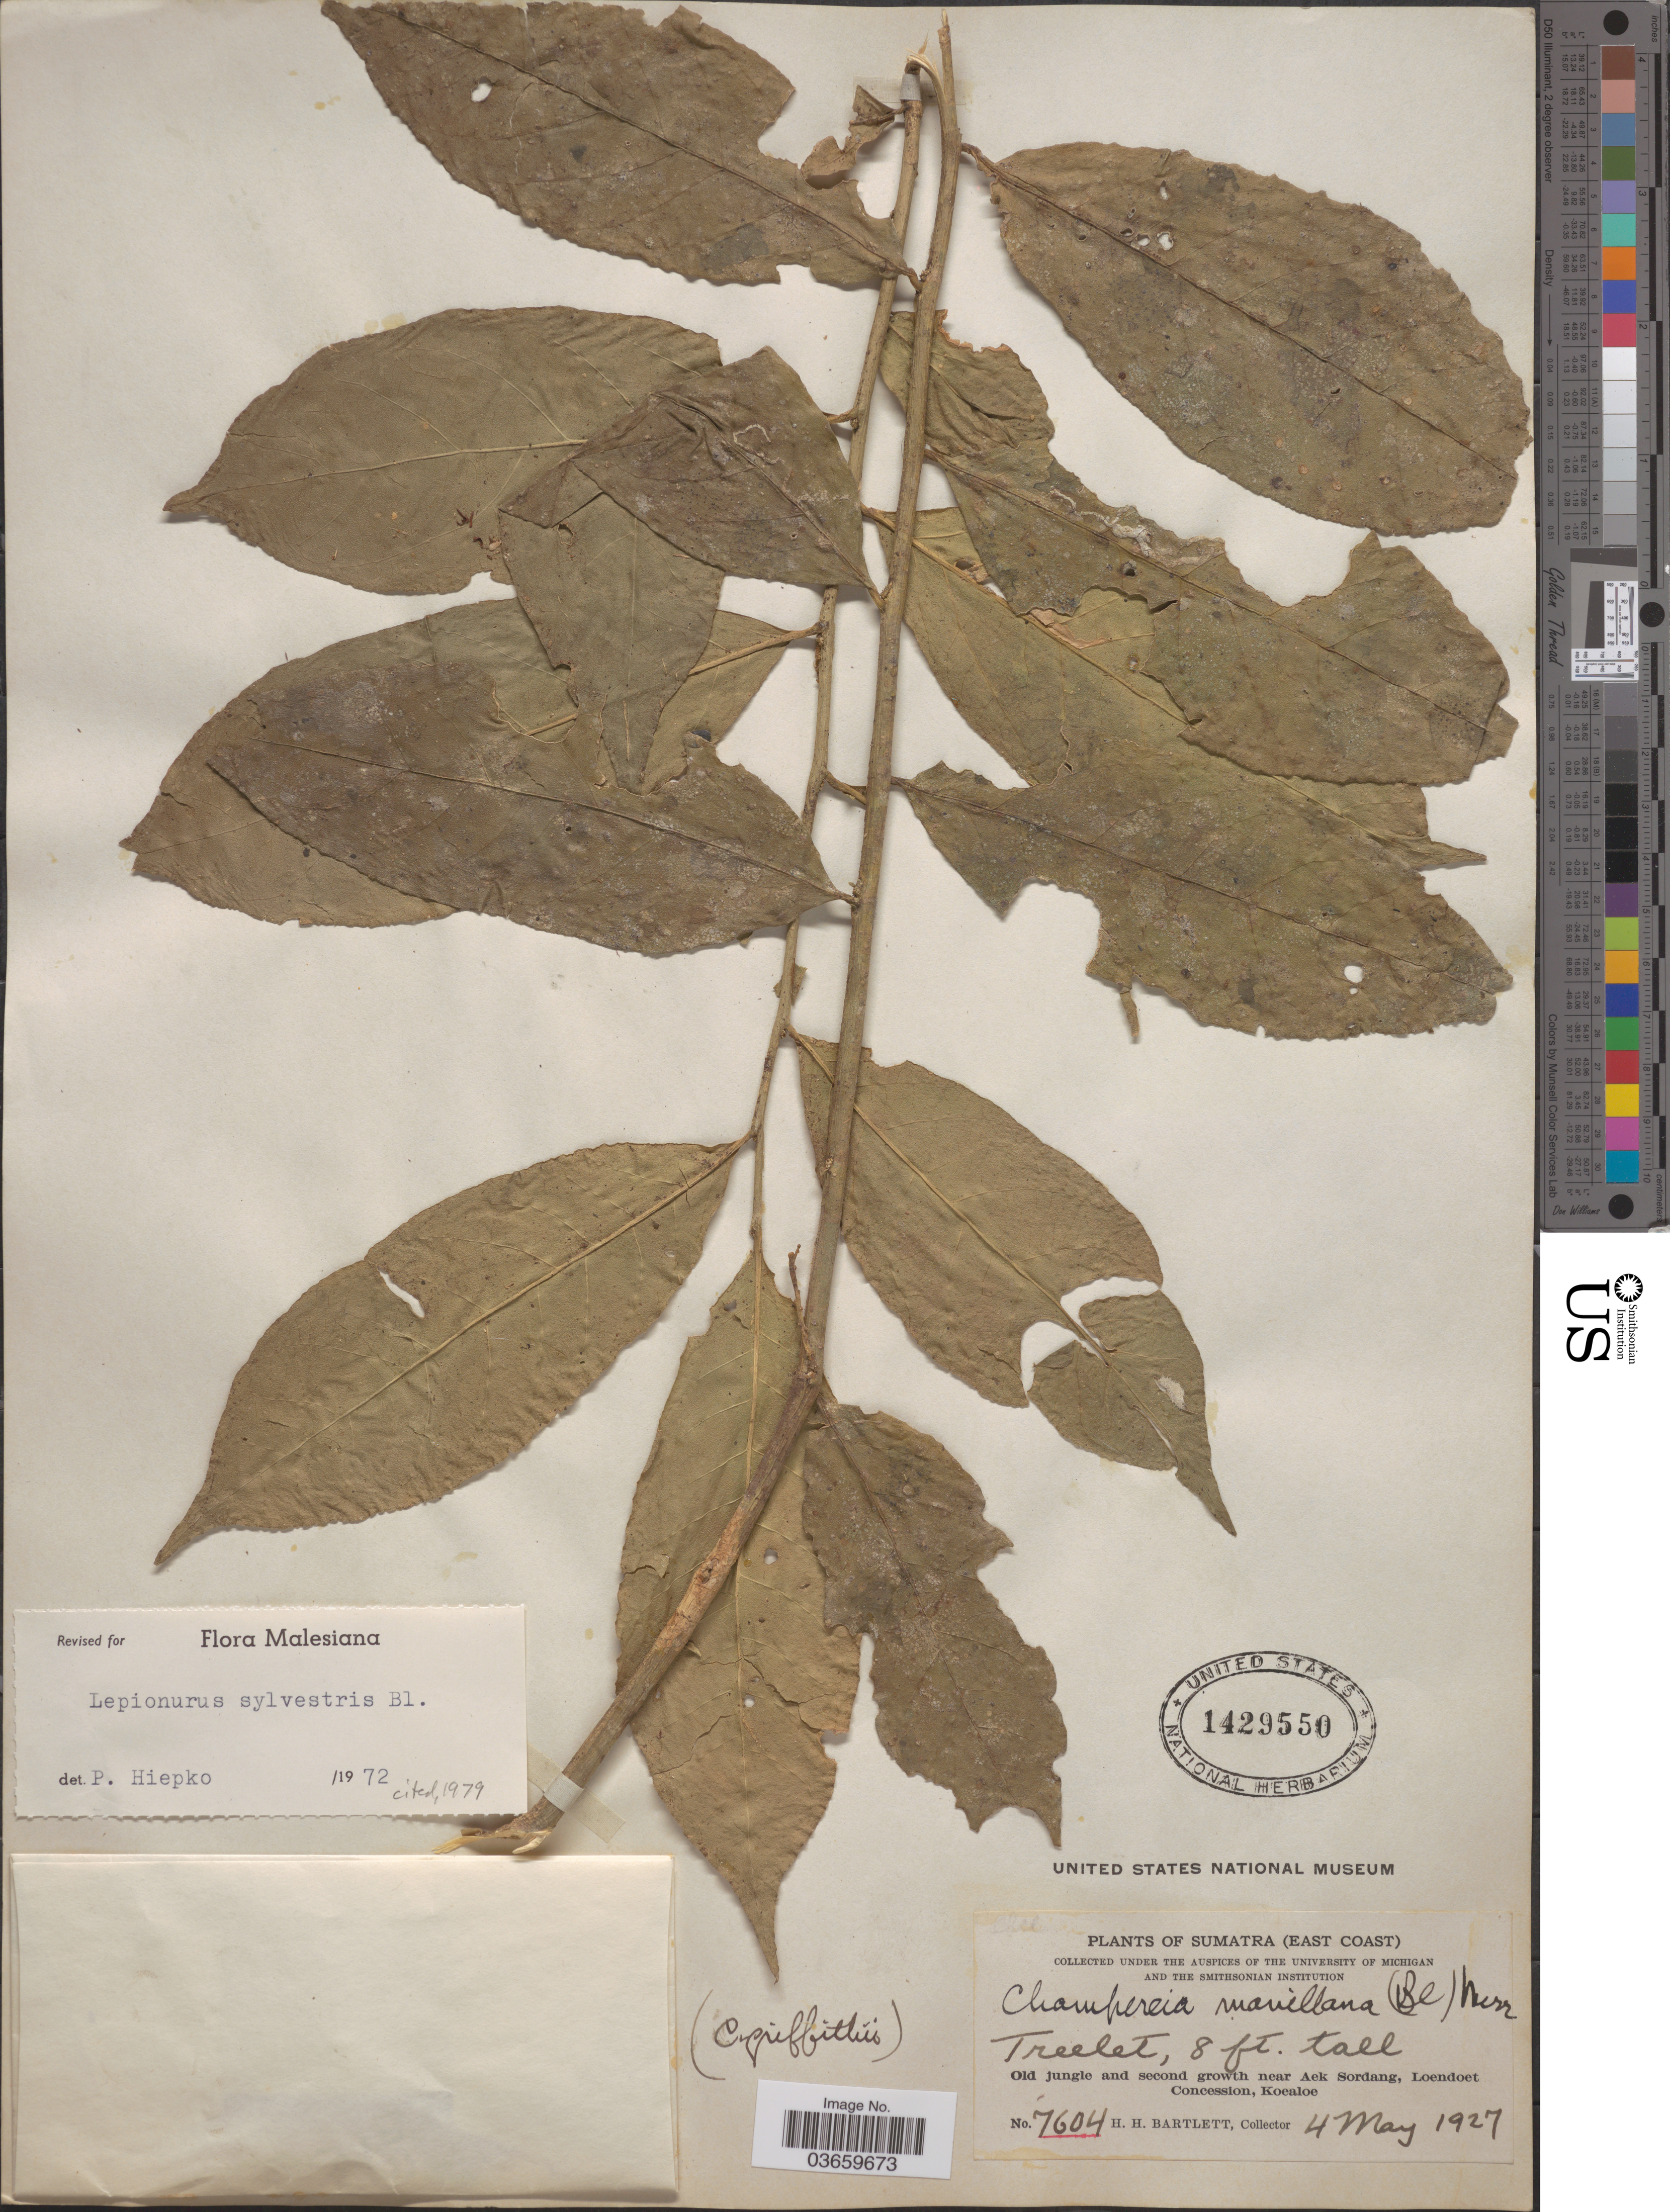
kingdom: Plantae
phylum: Tracheophyta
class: Magnoliopsida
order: Santalales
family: Opiliaceae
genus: Lepionurus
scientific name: Lepionurus sylvestris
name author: Blume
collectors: H. H. Bartlett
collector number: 7604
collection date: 1927-05-04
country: Indonesia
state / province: Sumatra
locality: Sumatra (East Coast). Old jungle and second growth near Aek Sordang, Loendoet Concession, Koealoe.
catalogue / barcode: US 1429550